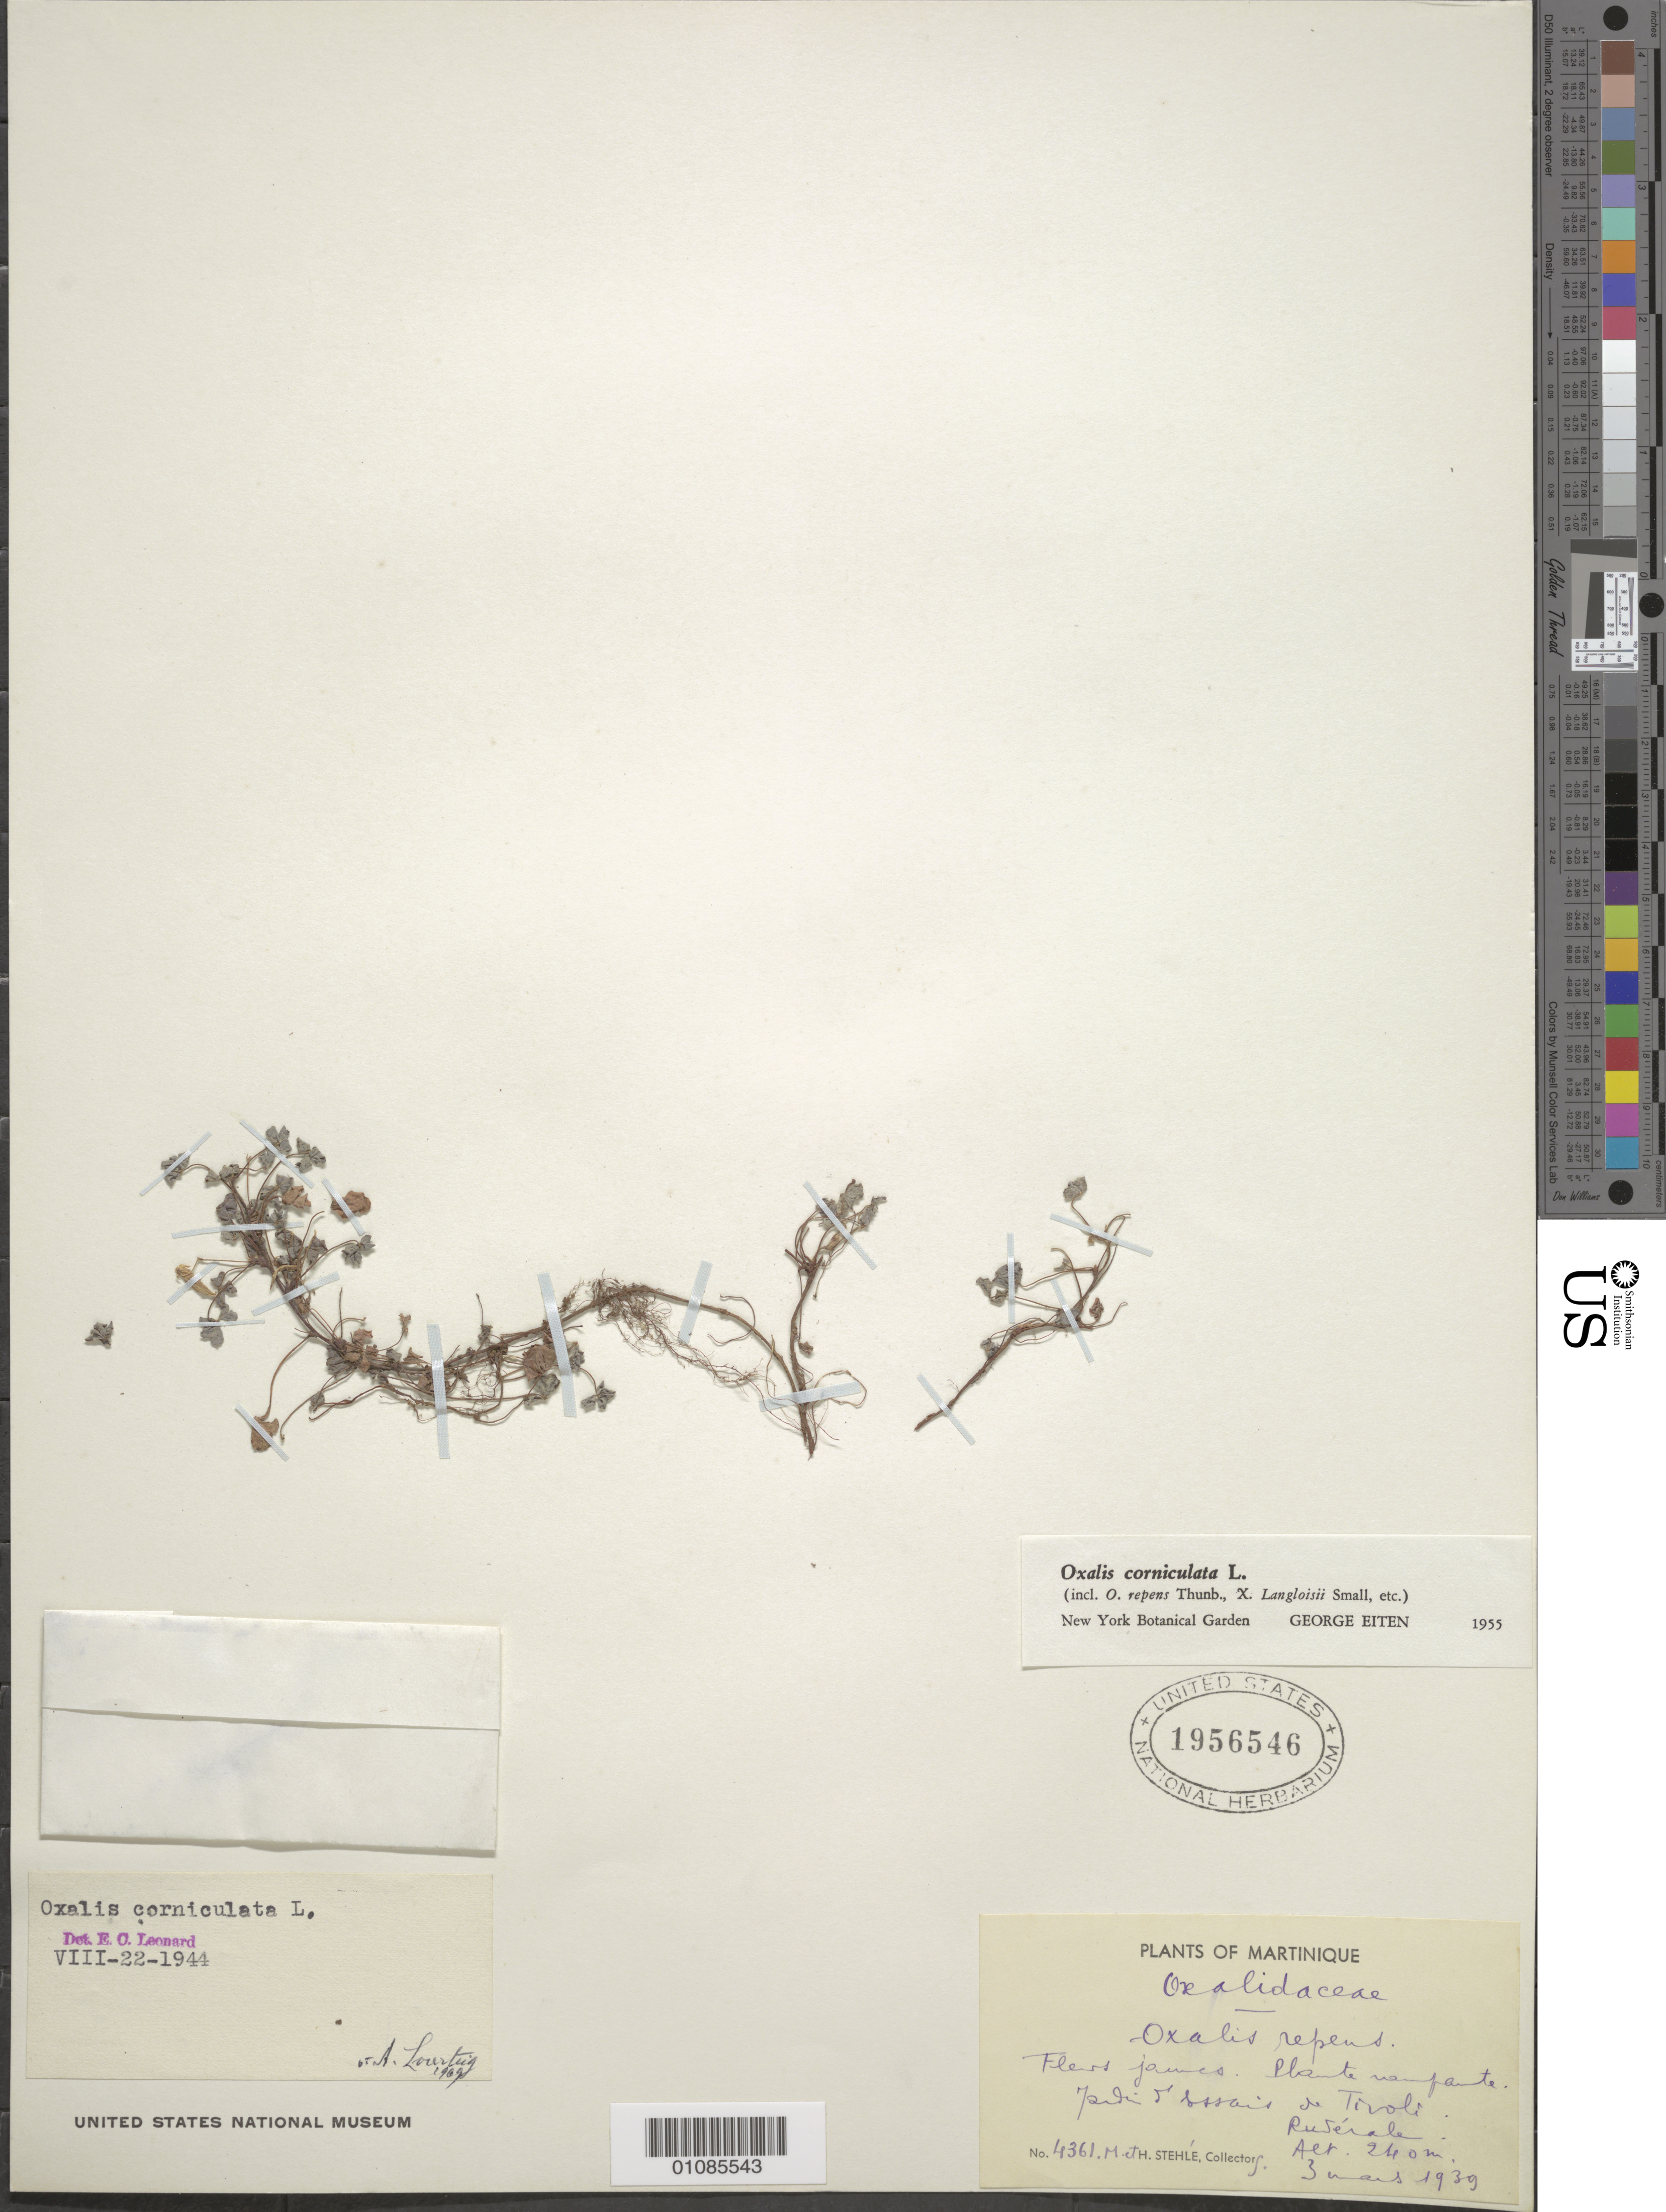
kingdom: Plantae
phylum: Tracheophyta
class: Magnoliopsida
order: Oxalidales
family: Oxalidaceae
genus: Oxalis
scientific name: Oxalis corniculata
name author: L.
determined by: Lourteig, A.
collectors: H. Stehlé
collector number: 4361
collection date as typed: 03 May 1939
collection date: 1939-05-03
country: Martinique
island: Martinique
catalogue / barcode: US 1956546